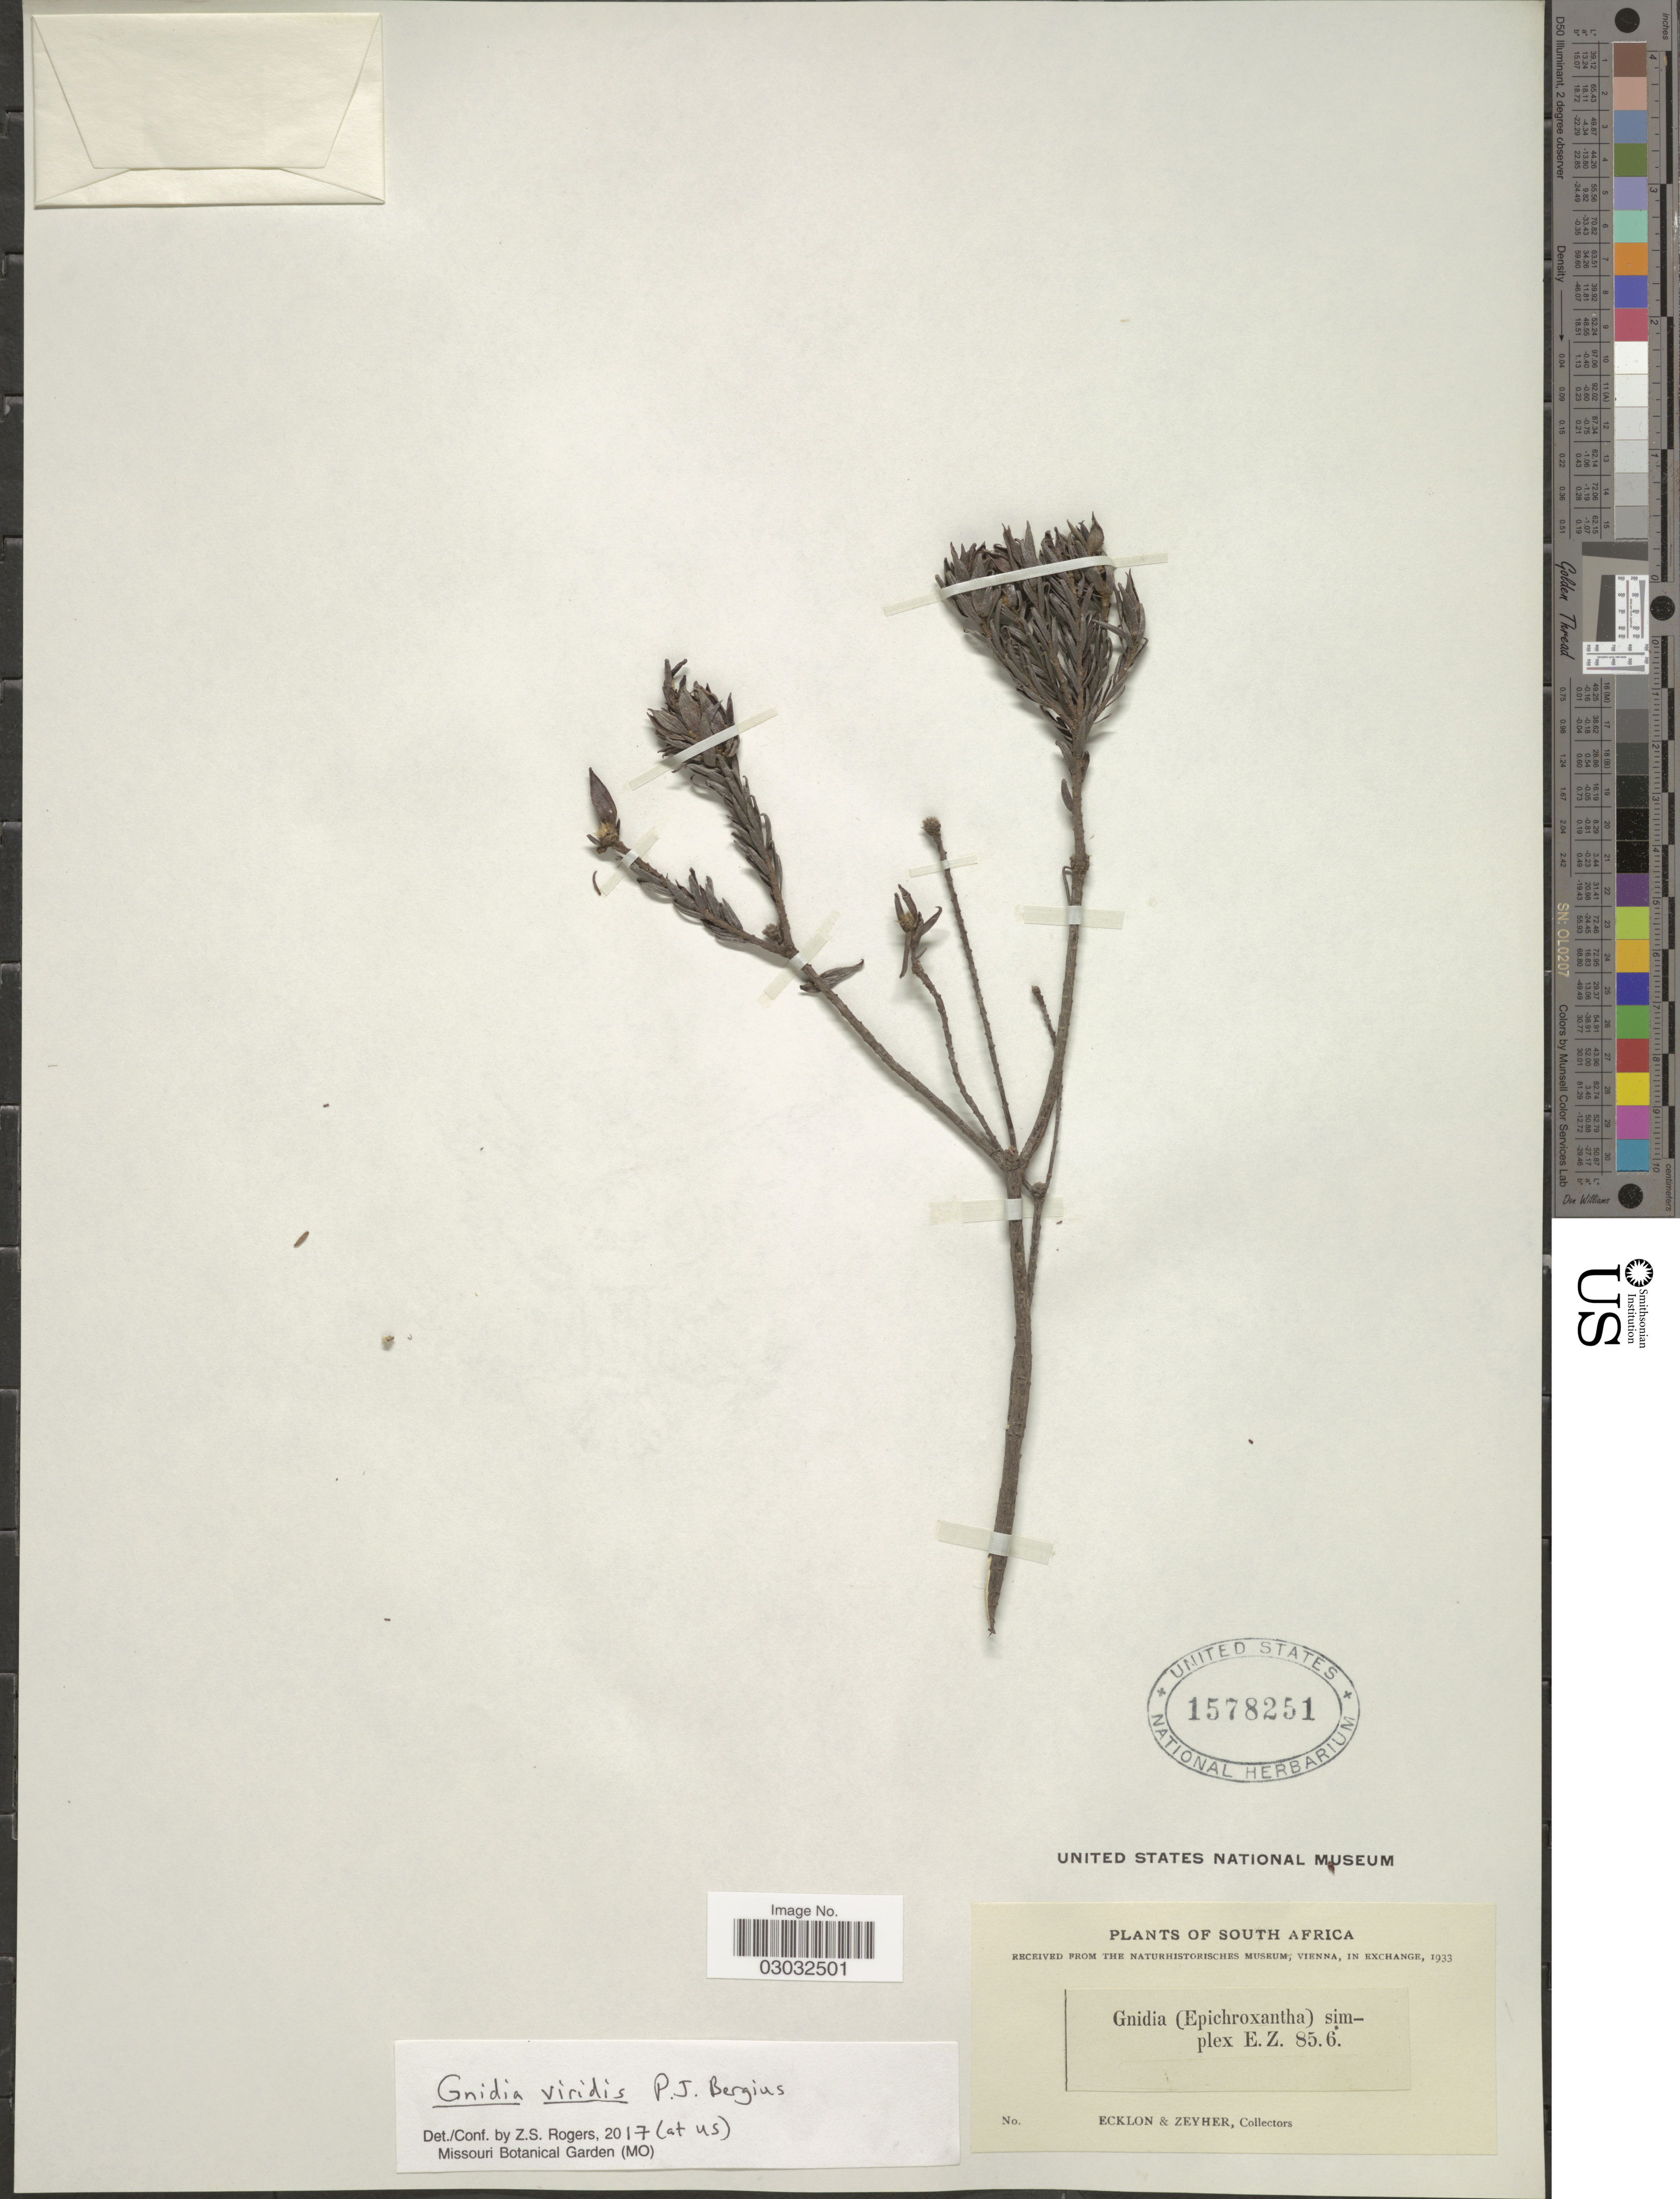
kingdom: Plantae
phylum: Tracheophyta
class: Magnoliopsida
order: Malvales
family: Thymelaeaceae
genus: Gnidia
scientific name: Gnidia viridis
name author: P.J. Bergius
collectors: -. Ecklon & -. Zeyher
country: South Africa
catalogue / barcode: US 1578251